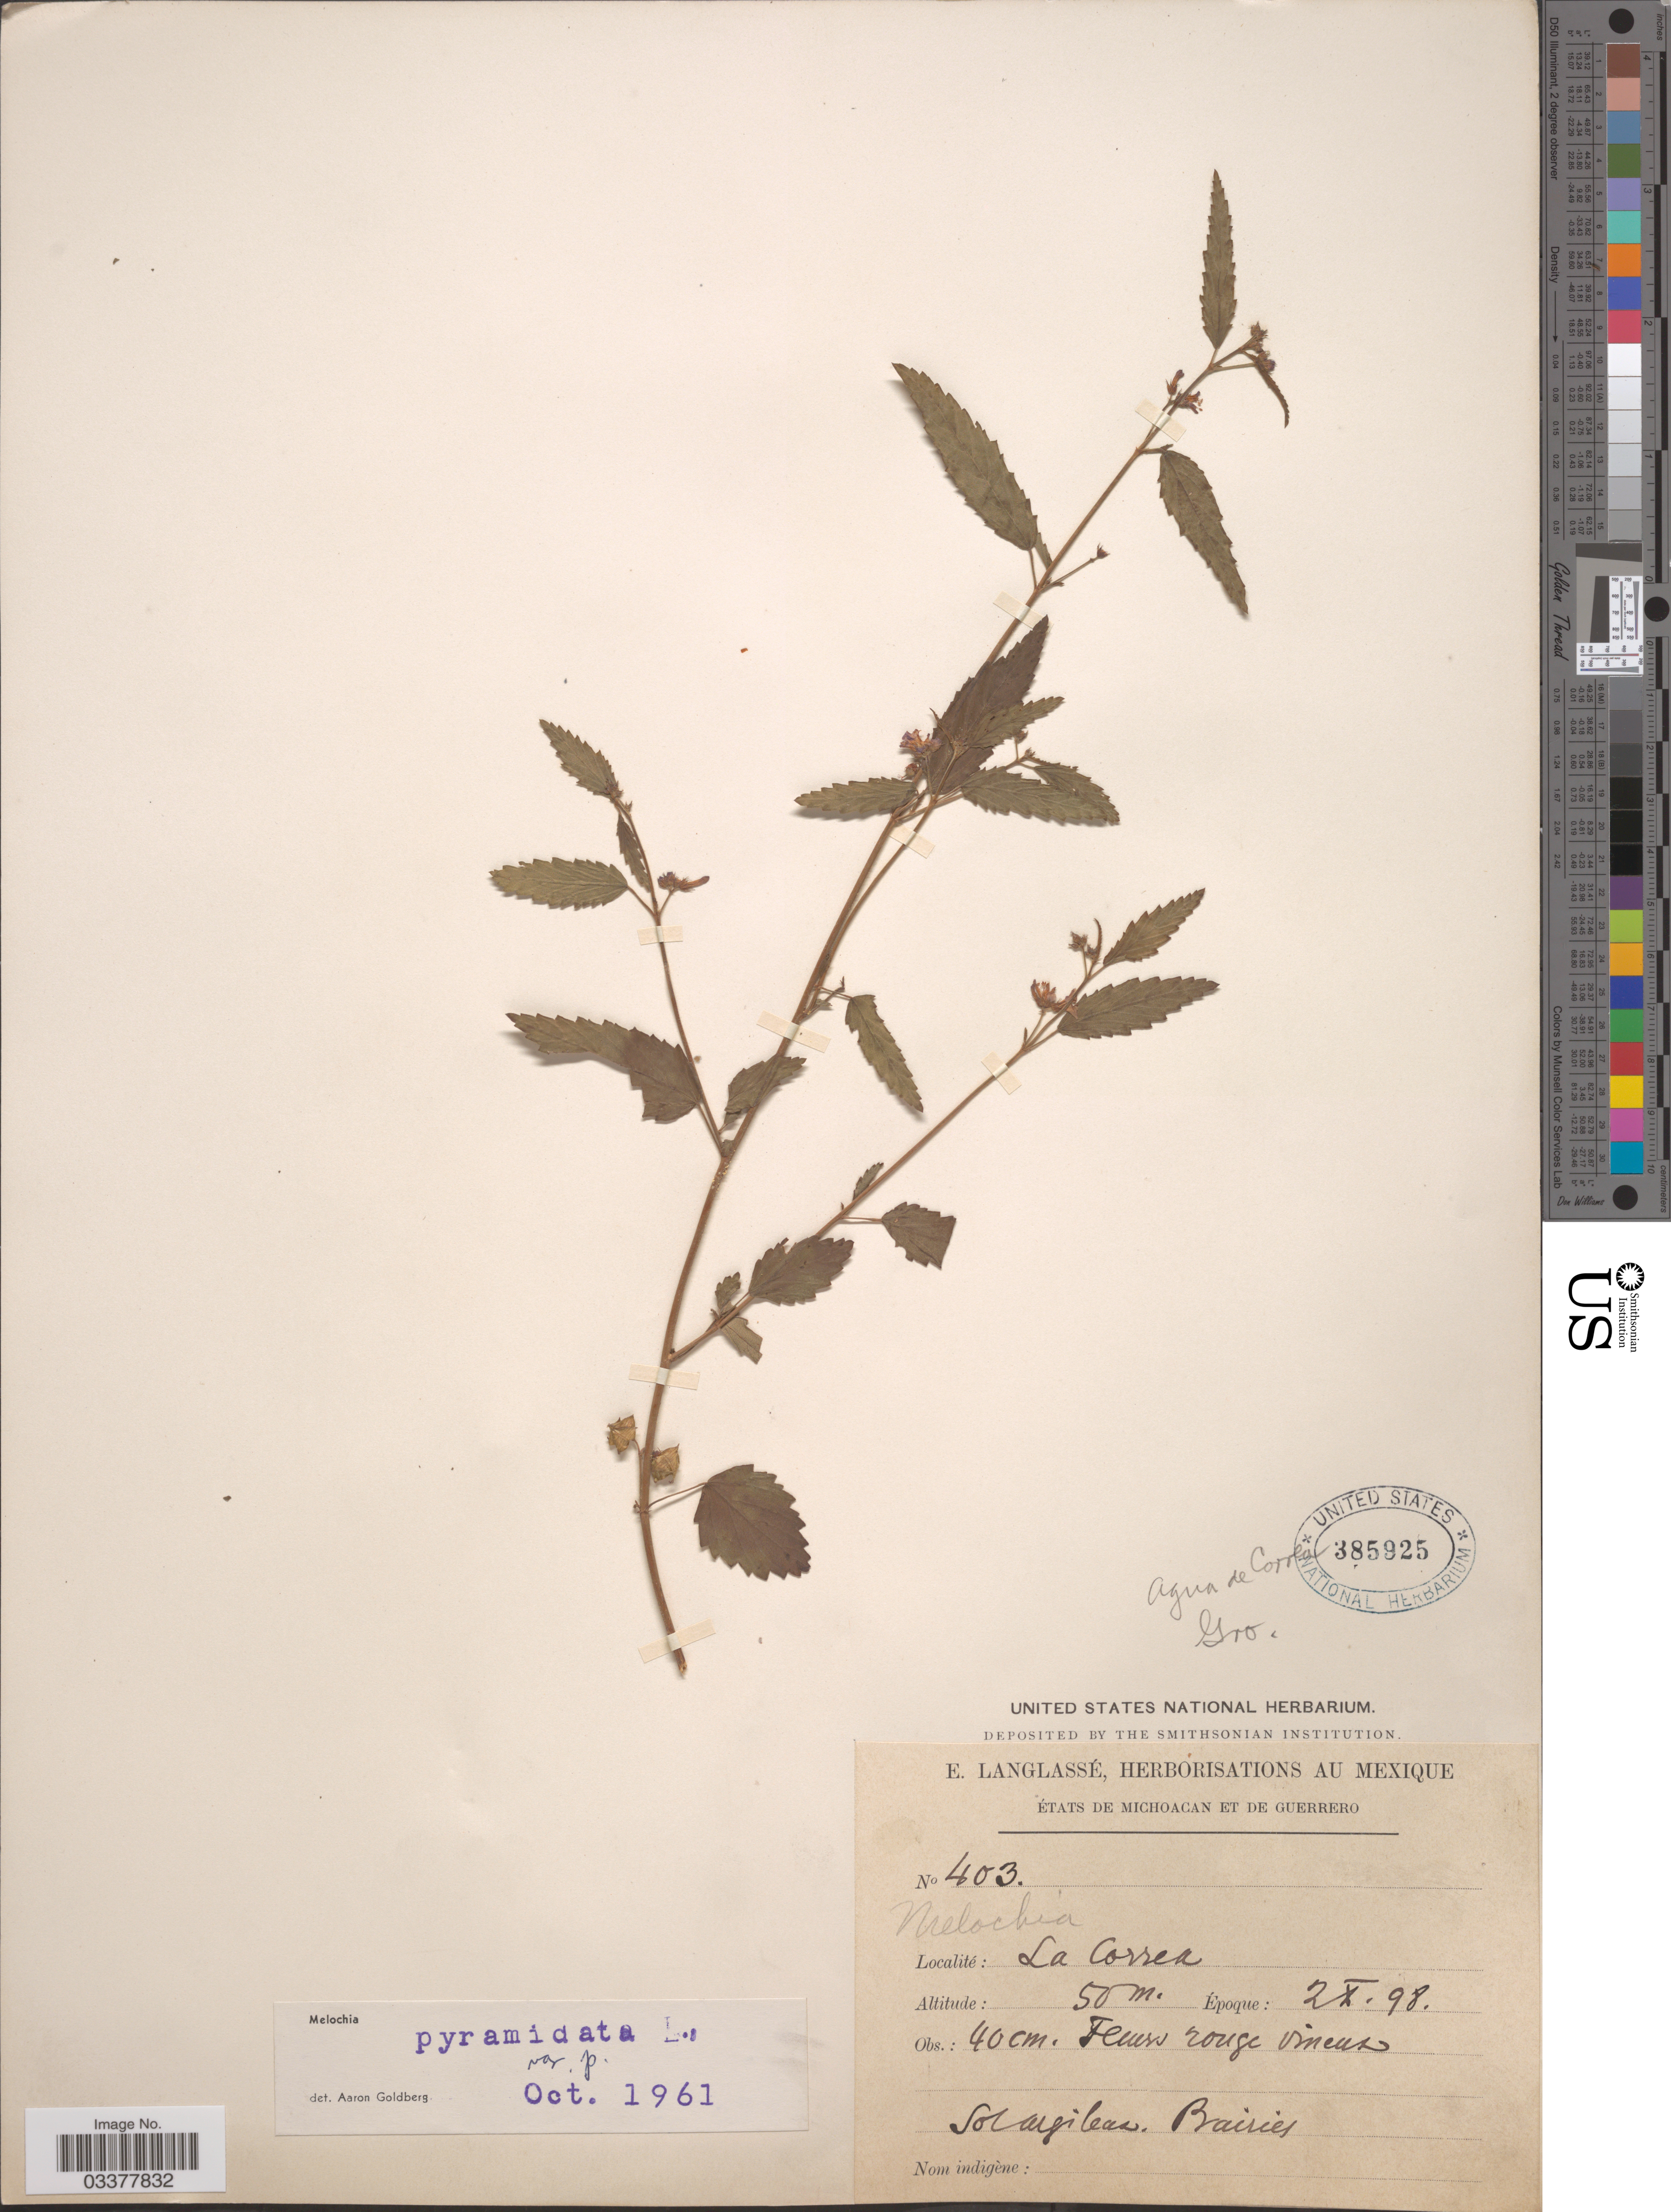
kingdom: Plantae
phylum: Tracheophyta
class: Magnoliopsida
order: Malvales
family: Malvaceae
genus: Melochia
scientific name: Melochia pyramidata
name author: L.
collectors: E. Langlassé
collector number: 403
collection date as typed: Transcribed d/m/y: 2/10/98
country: Mexico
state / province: Guerrero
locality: Agua de Correa. Gro. La Correa.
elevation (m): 50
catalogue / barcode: US 385925